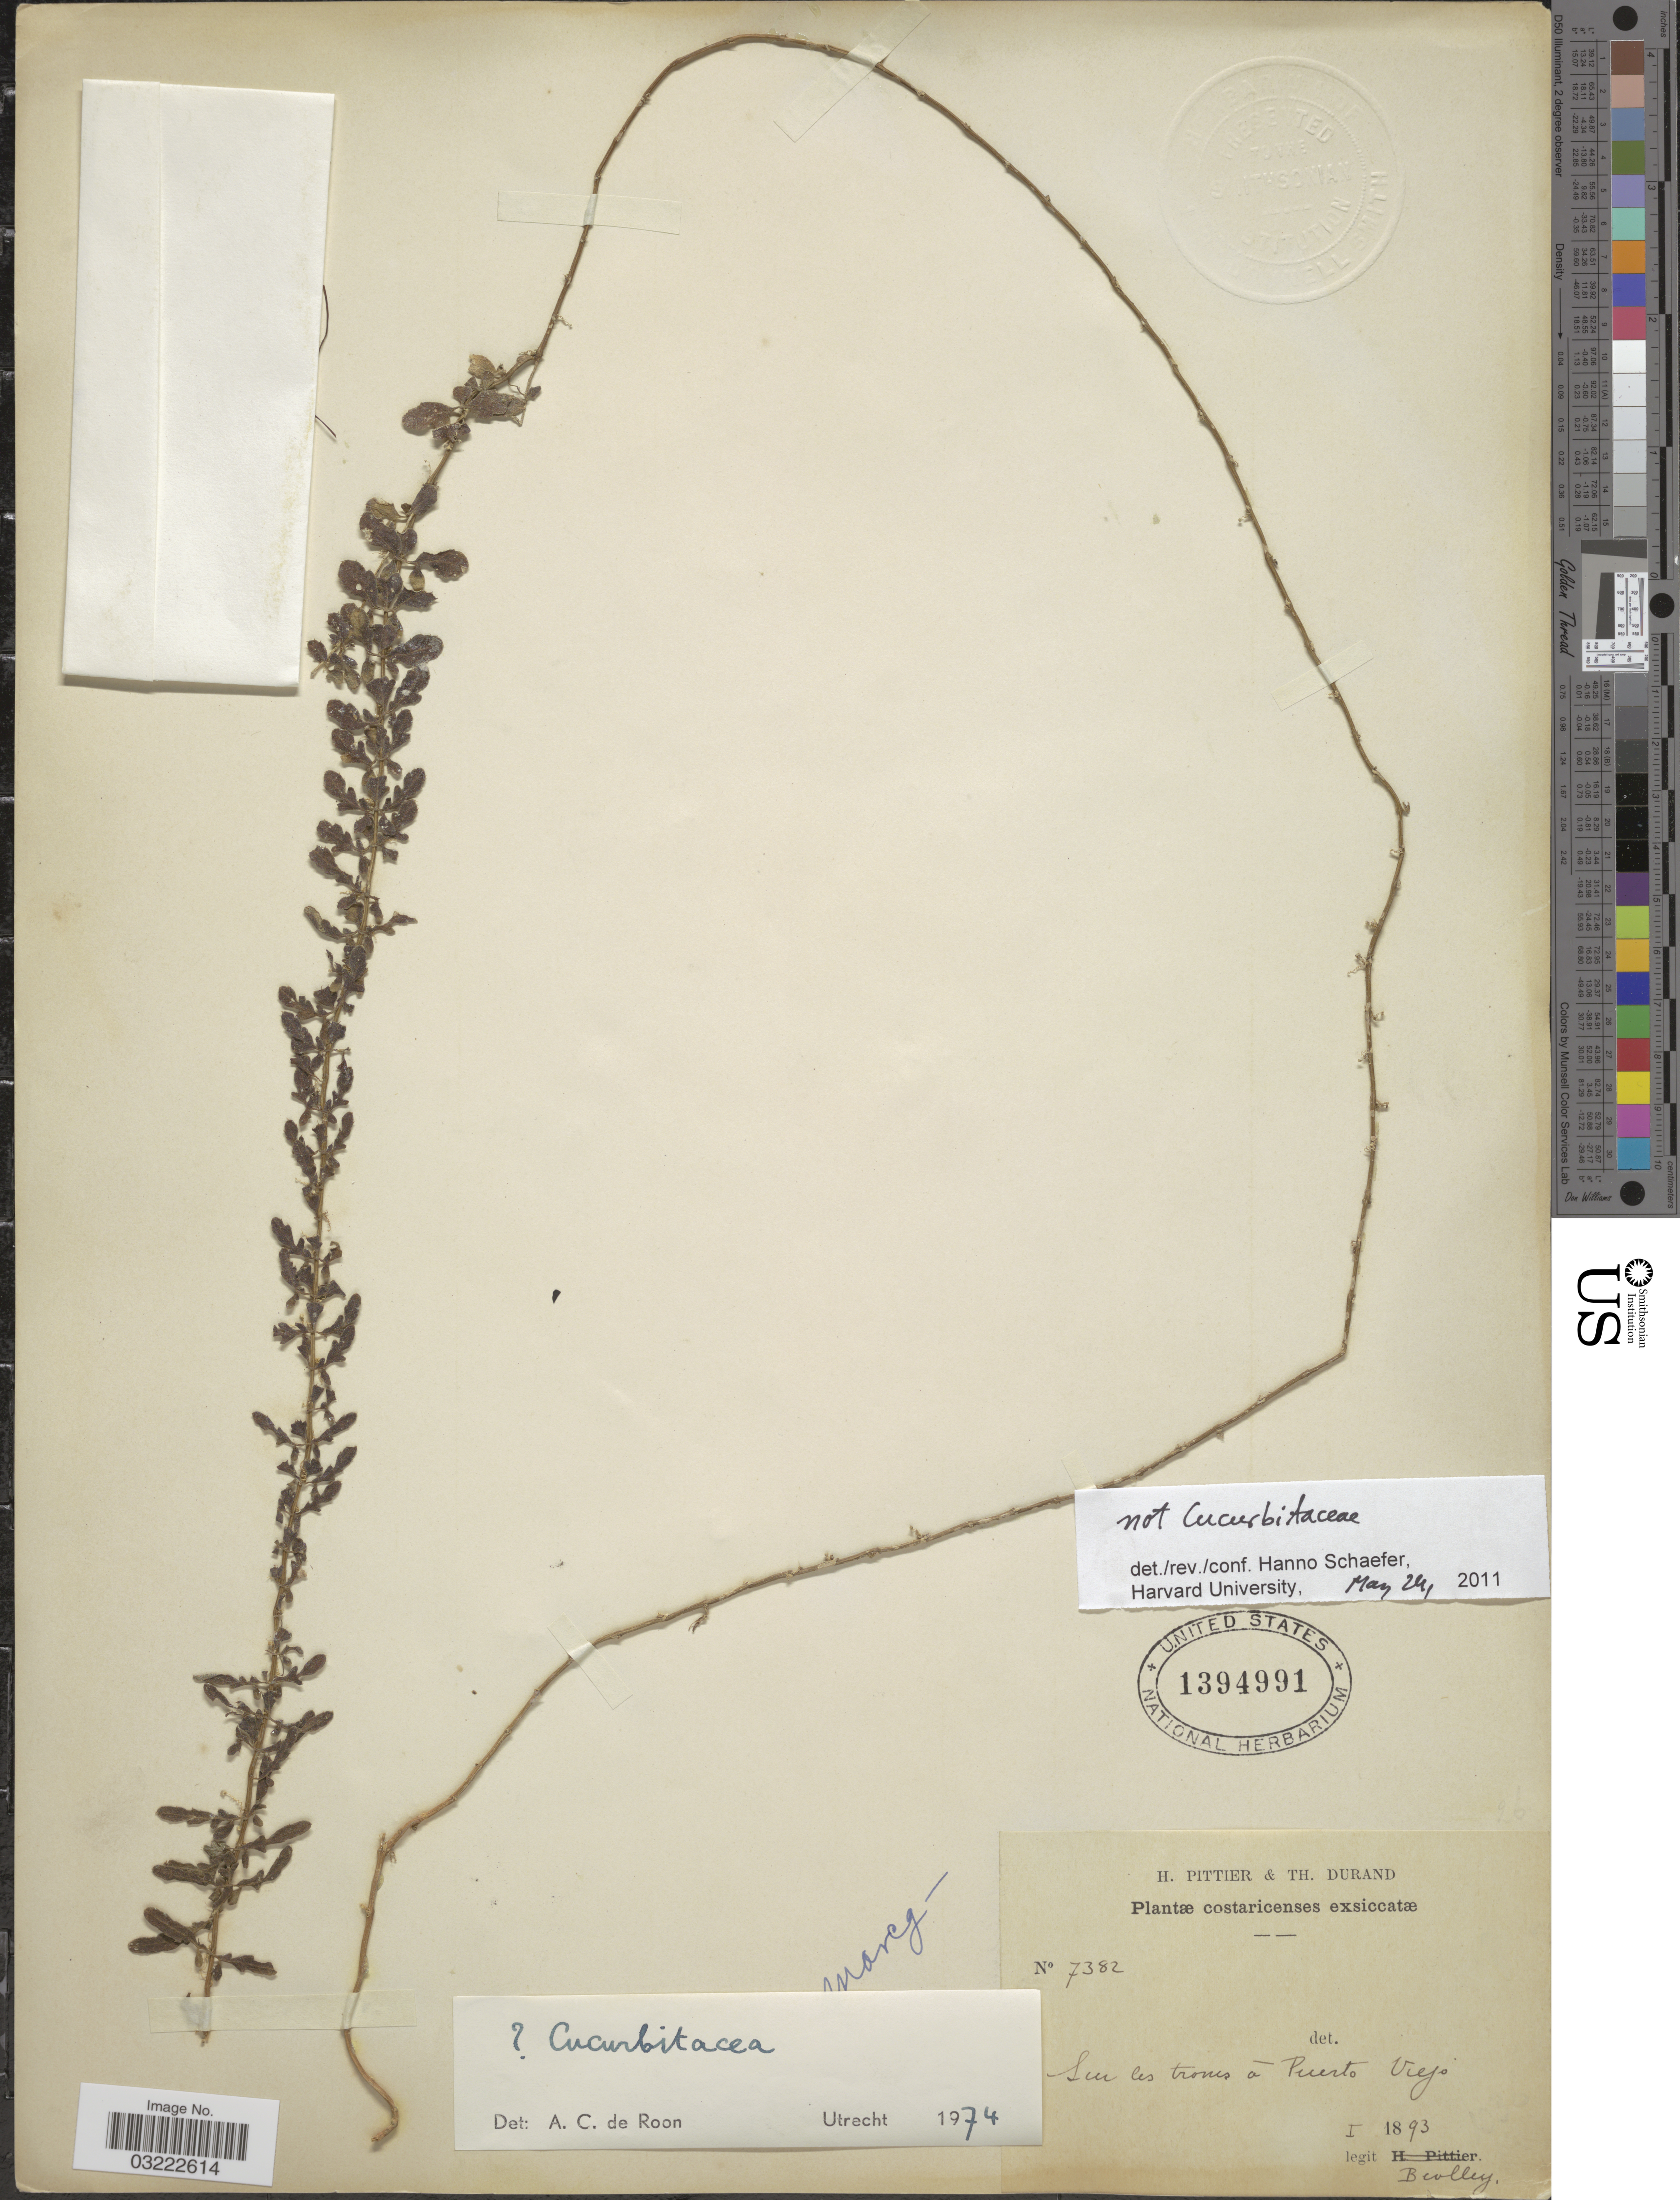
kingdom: Plantae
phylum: Tracheophyta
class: Magnoliopsida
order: Cucurbitales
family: Cucurbitaceae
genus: Cyclanthera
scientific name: Cyclanthera sp.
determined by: Acevedo-Rodriguez, P., (US), Smithsonian Institution - National Museum of Natural History (UNITED STATES)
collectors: Biolley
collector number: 7382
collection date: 1893-01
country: Costa Rica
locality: Sur les troncs à Puerto Viejo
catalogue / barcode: US 1394991